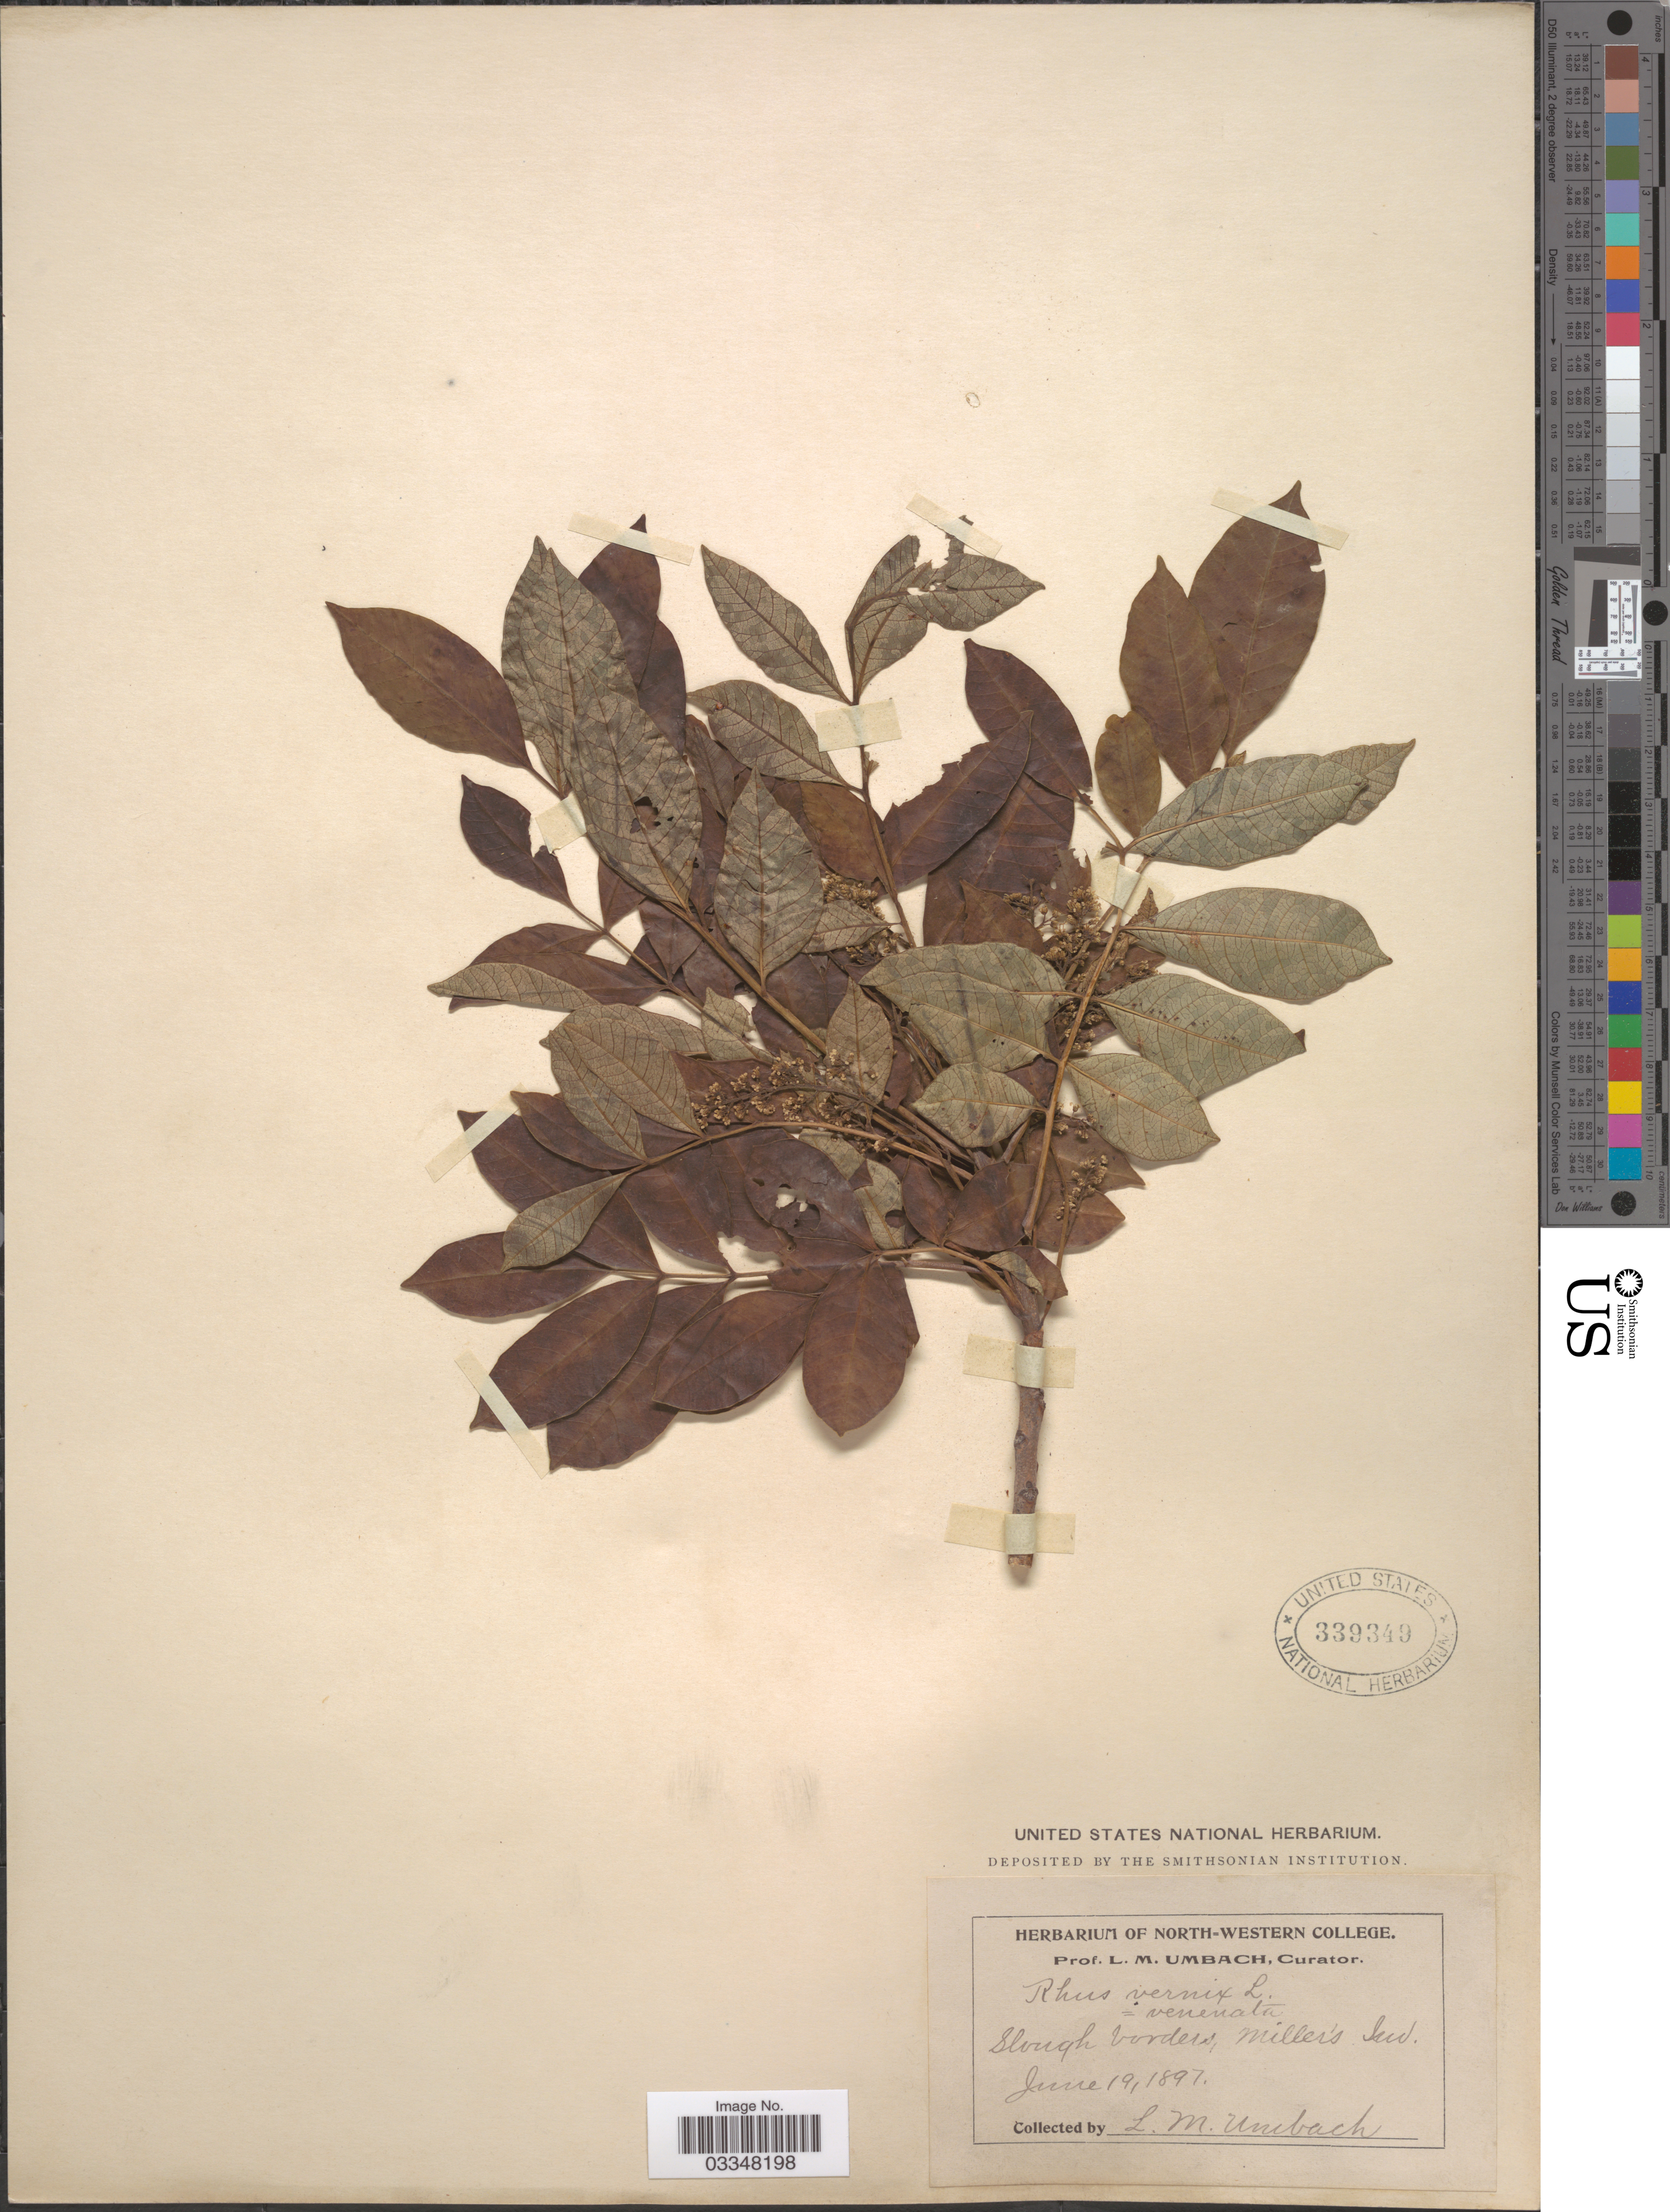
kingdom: Plantae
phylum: Tracheophyta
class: Magnoliopsida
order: Sapindales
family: Anacardiaceae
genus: Toxicodendron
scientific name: Toxicodendron vernix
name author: (L.) Kuntze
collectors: L. M. Umbach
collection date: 1897-06-19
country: United States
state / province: Indiana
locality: Slough borders, Miller's.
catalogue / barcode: US 339349